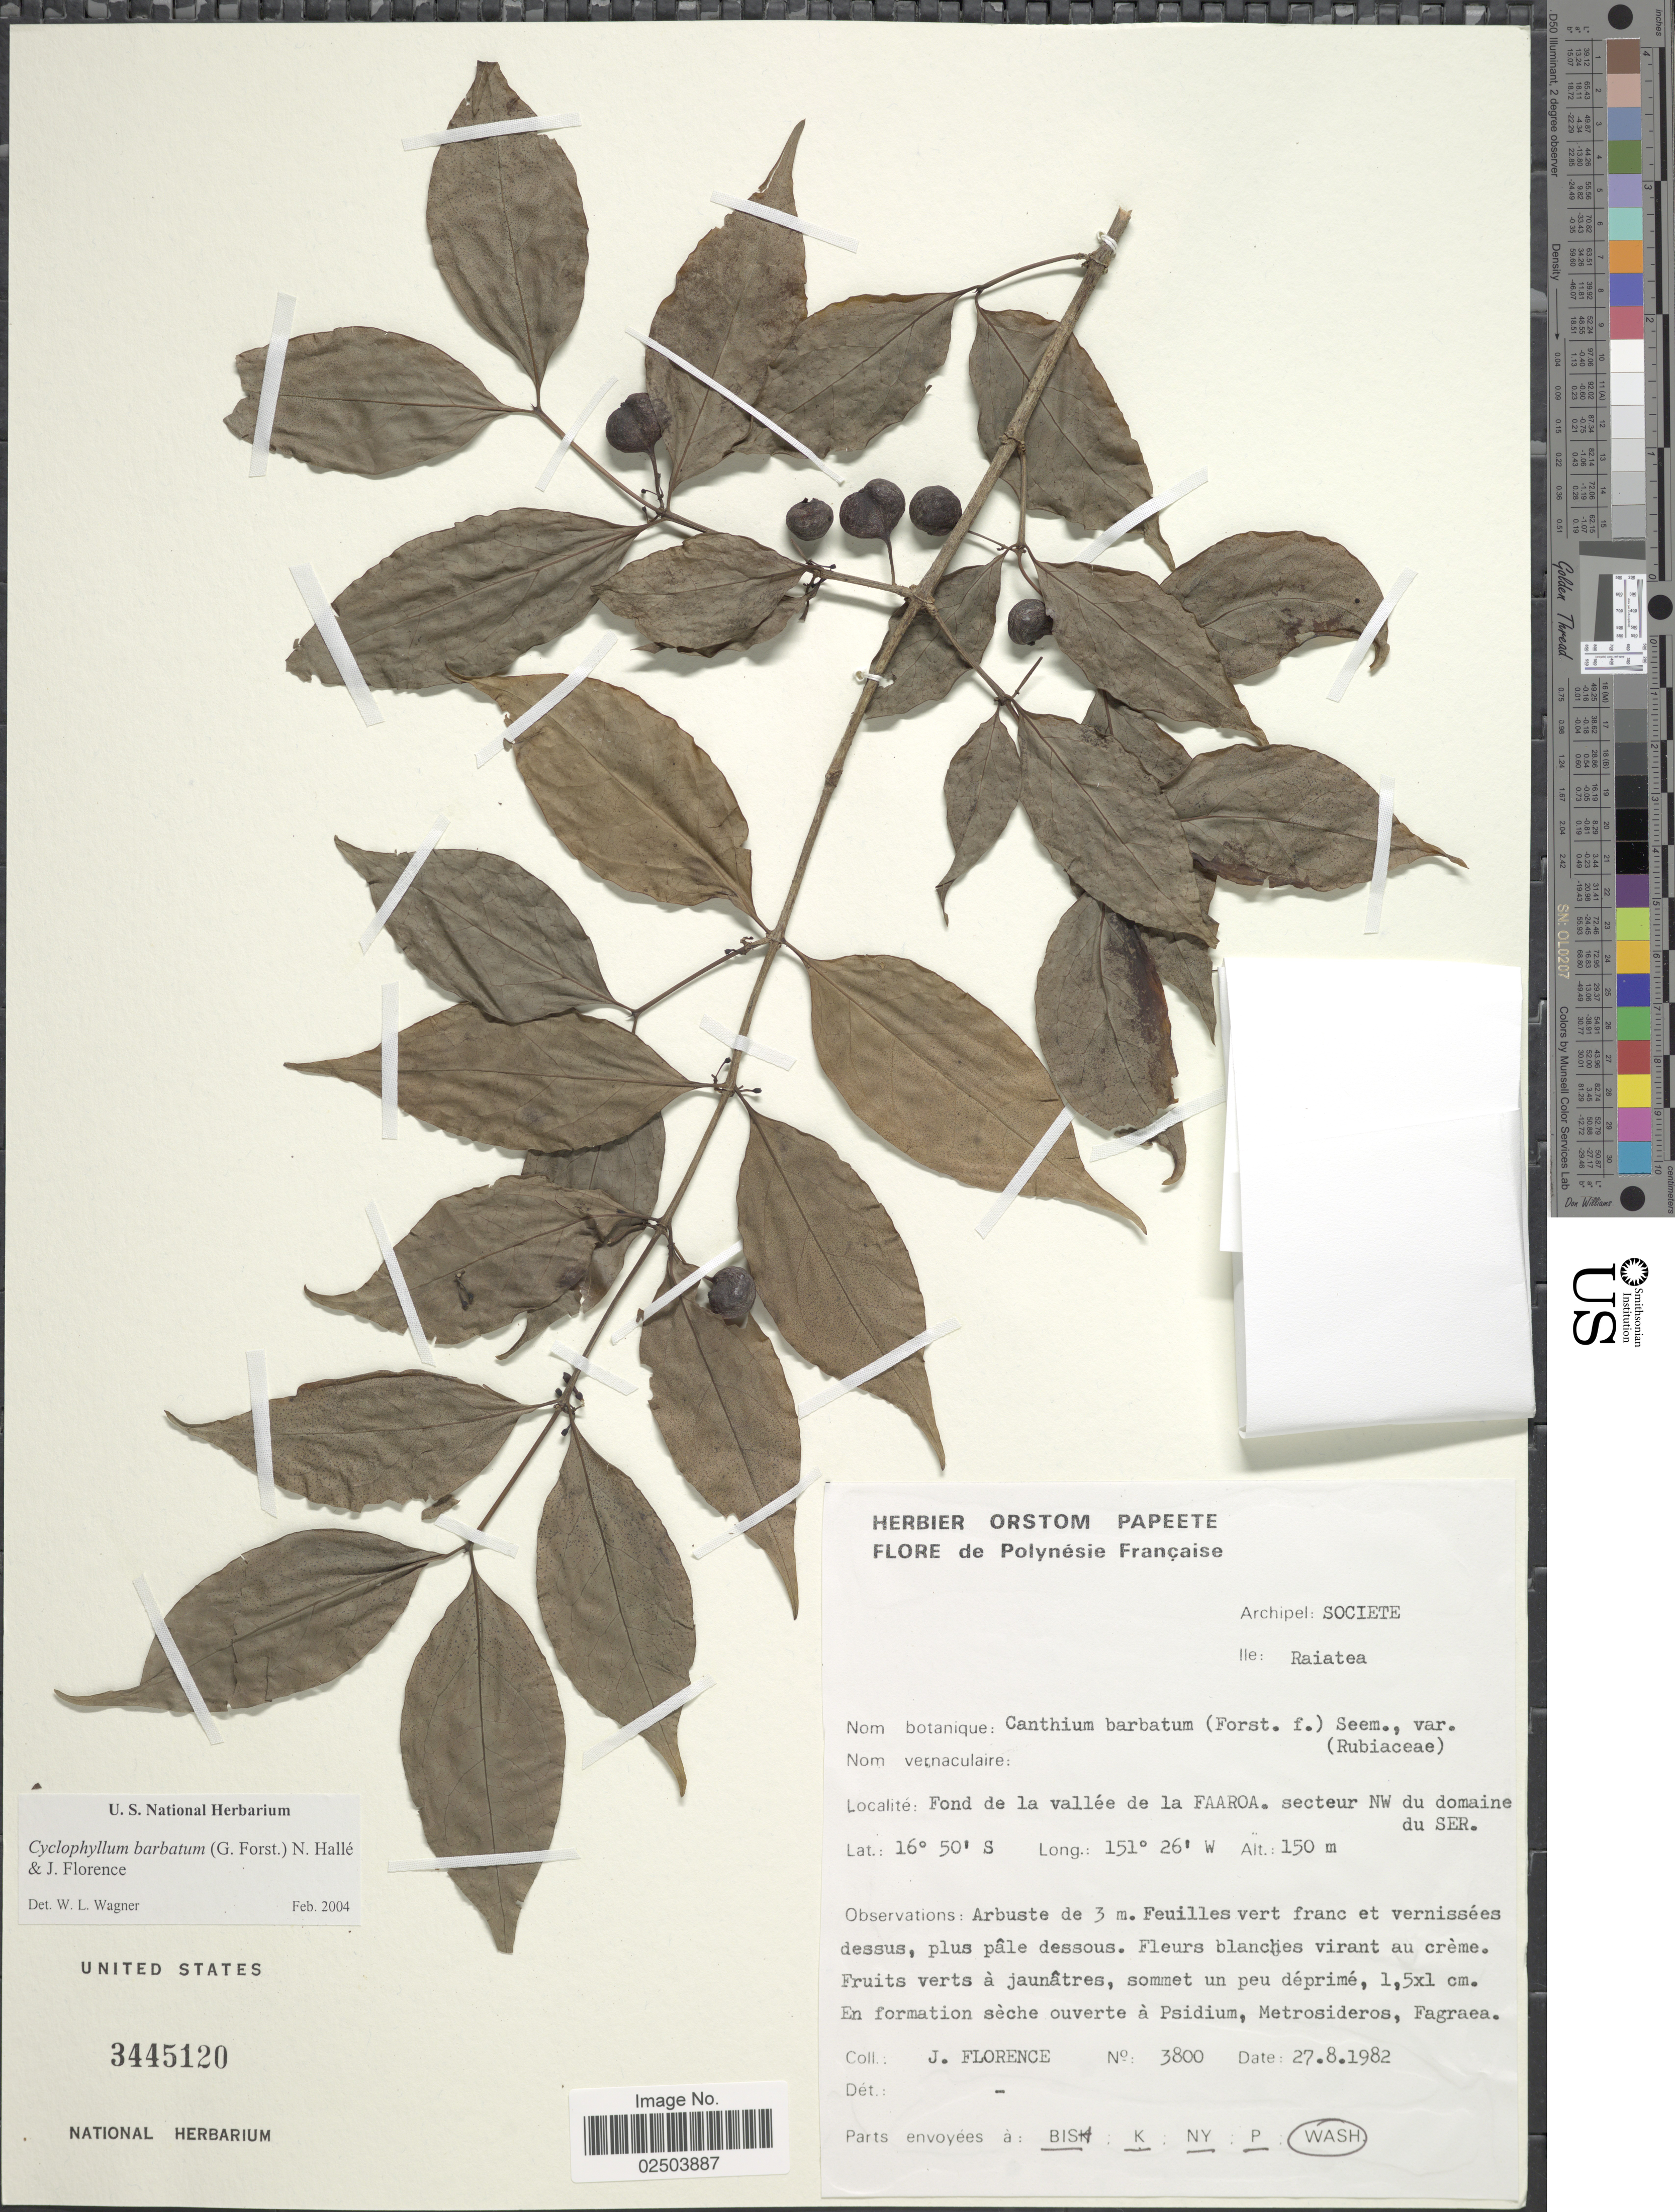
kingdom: Plantae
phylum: Tracheophyta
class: Magnoliopsida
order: Gentianales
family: Rubiaceae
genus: Cyclophyllum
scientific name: Cyclophyllum barbatum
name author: (G. Forst.) N. Hallé & J. Florence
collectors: J. Florence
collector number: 3800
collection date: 1982-08-27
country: French Polynesia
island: Raiatea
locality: Archipel: Societe, Ile: Raiatea. Fond de la vallee de la Faaroa. Secteur NW du domaine du SER.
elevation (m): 150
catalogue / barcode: US 3445120